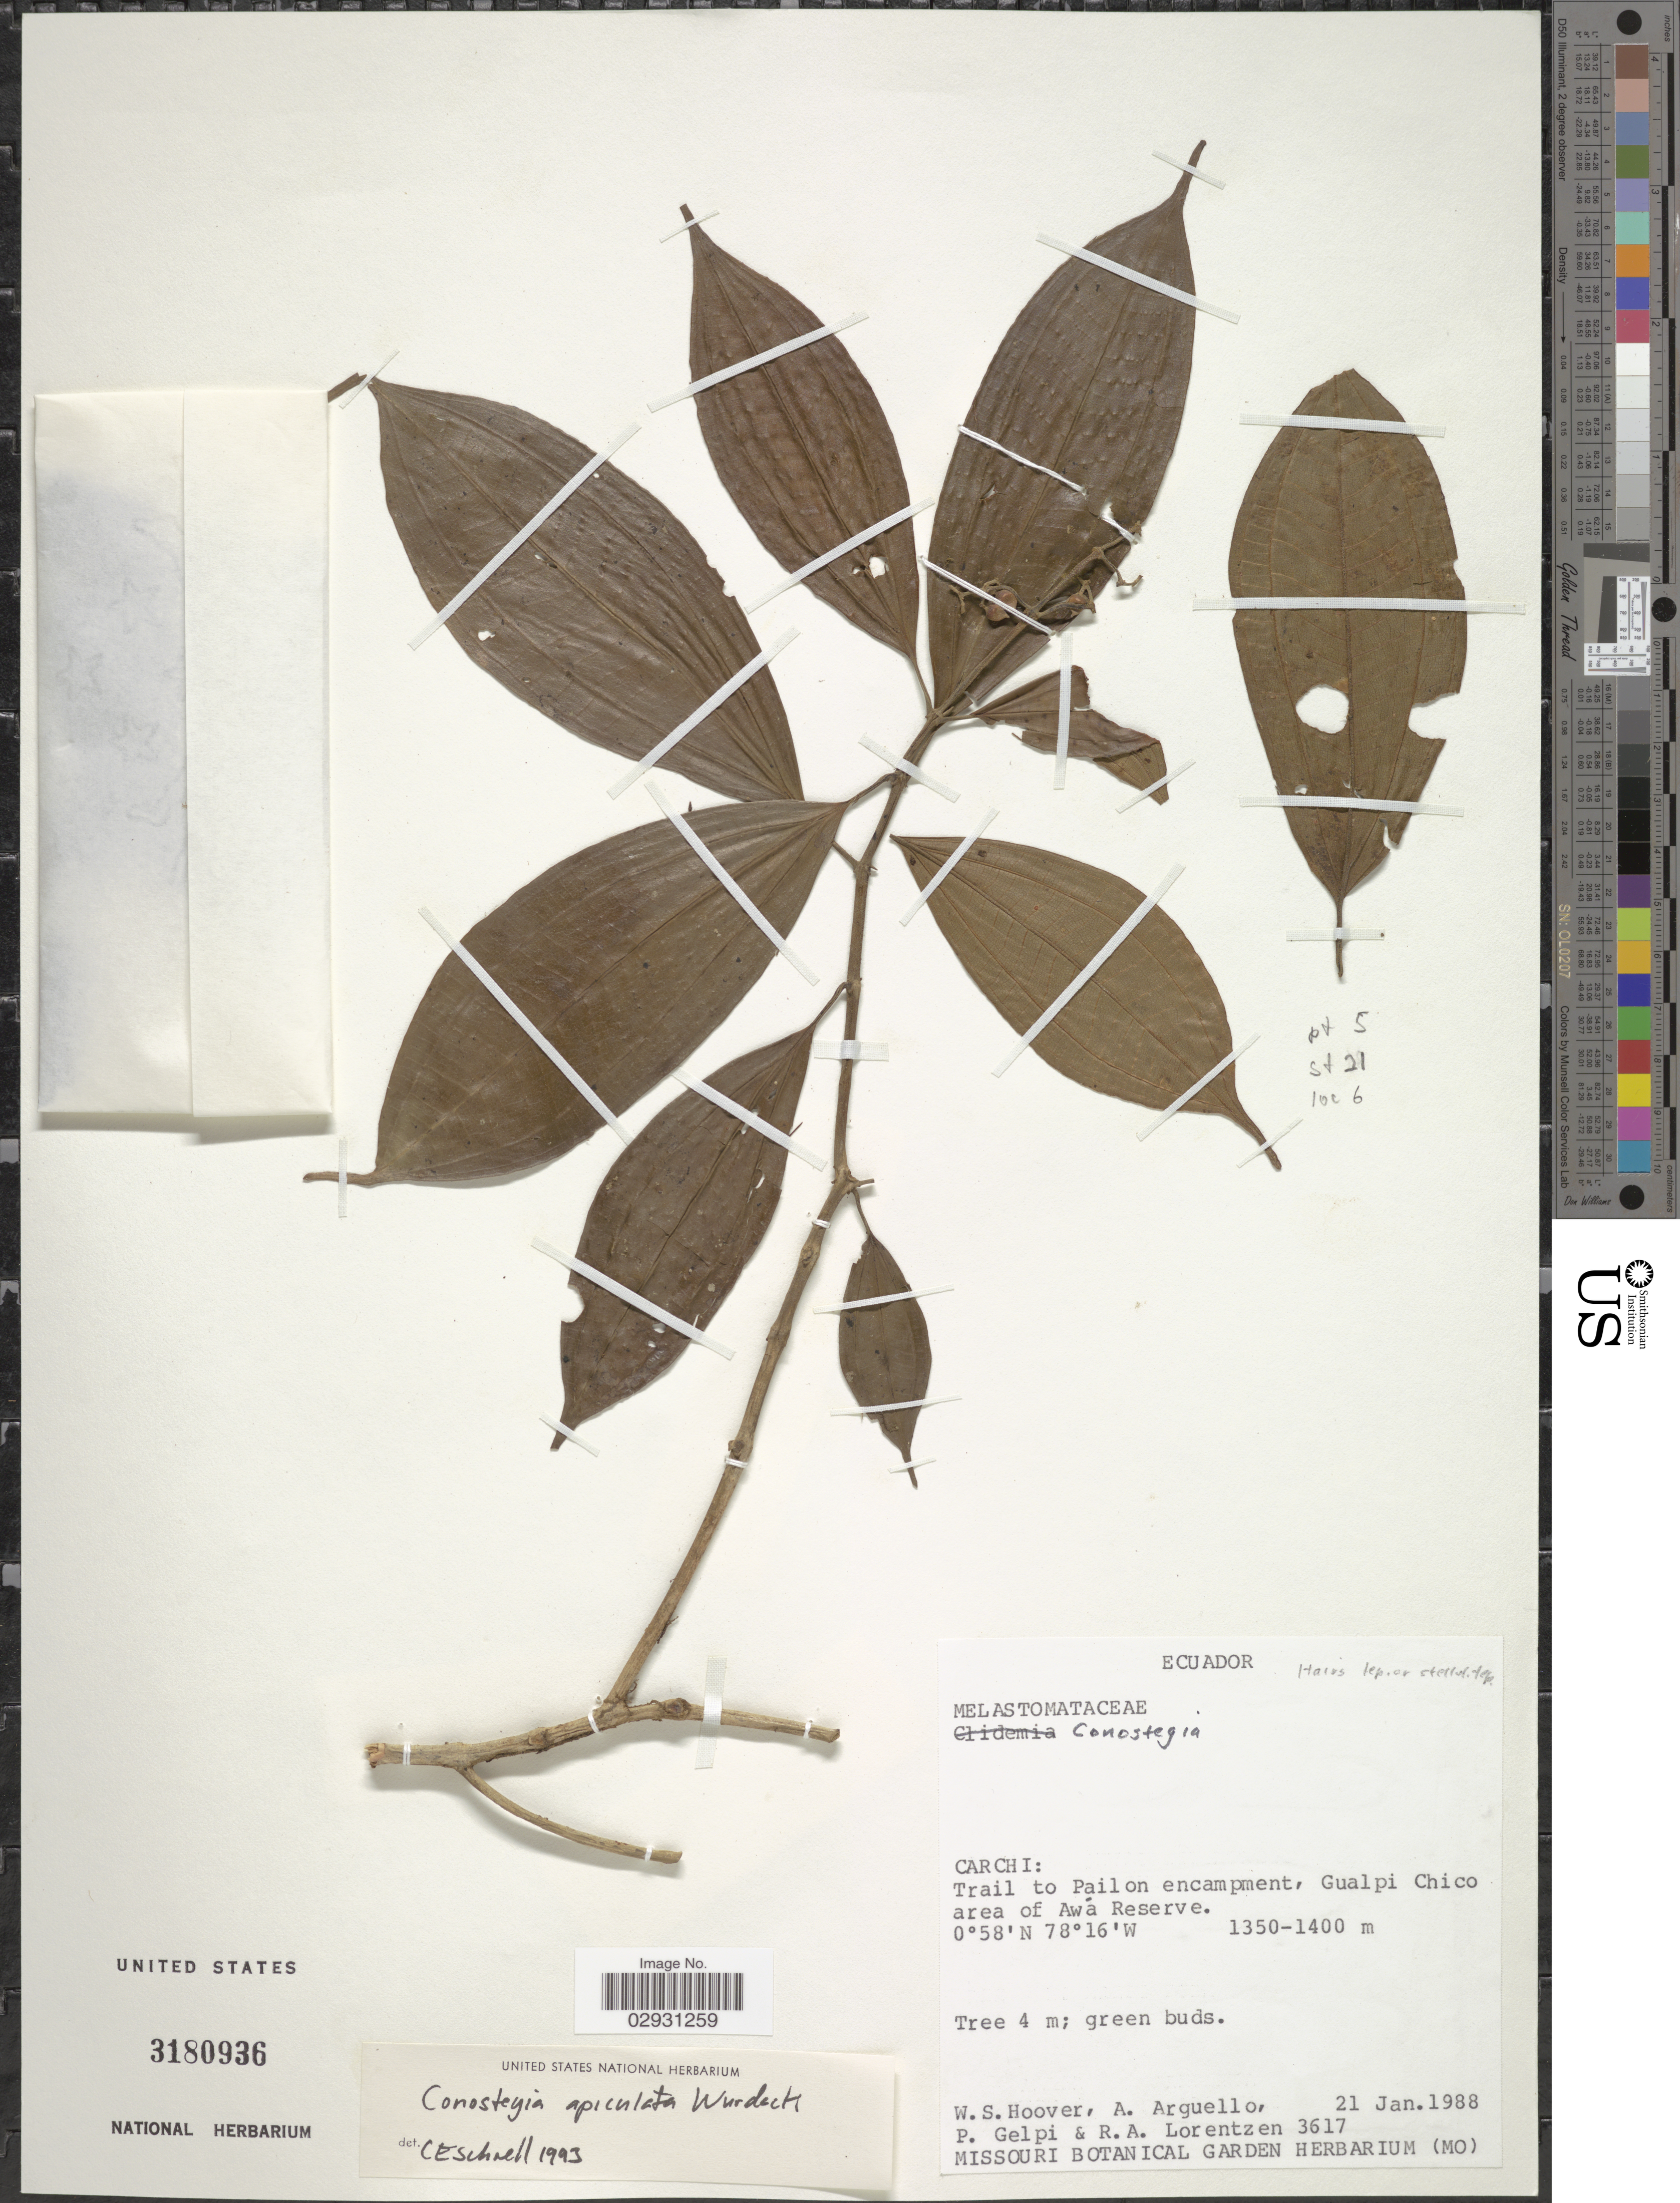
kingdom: Plantae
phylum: Tracheophyta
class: Magnoliopsida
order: Myrtales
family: Melastomataceae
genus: Conostegia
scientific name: Conostegia apiculata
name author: Wurdack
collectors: W. S. Hoover, A. Arguello, P. Gelpi & R. Lorentzen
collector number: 3617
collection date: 1988-01-21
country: Ecuador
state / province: Carchi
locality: Trail to Pailon encampment, Gualpi Chico area of Awá Reserve.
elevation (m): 1350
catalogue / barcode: US 3180936